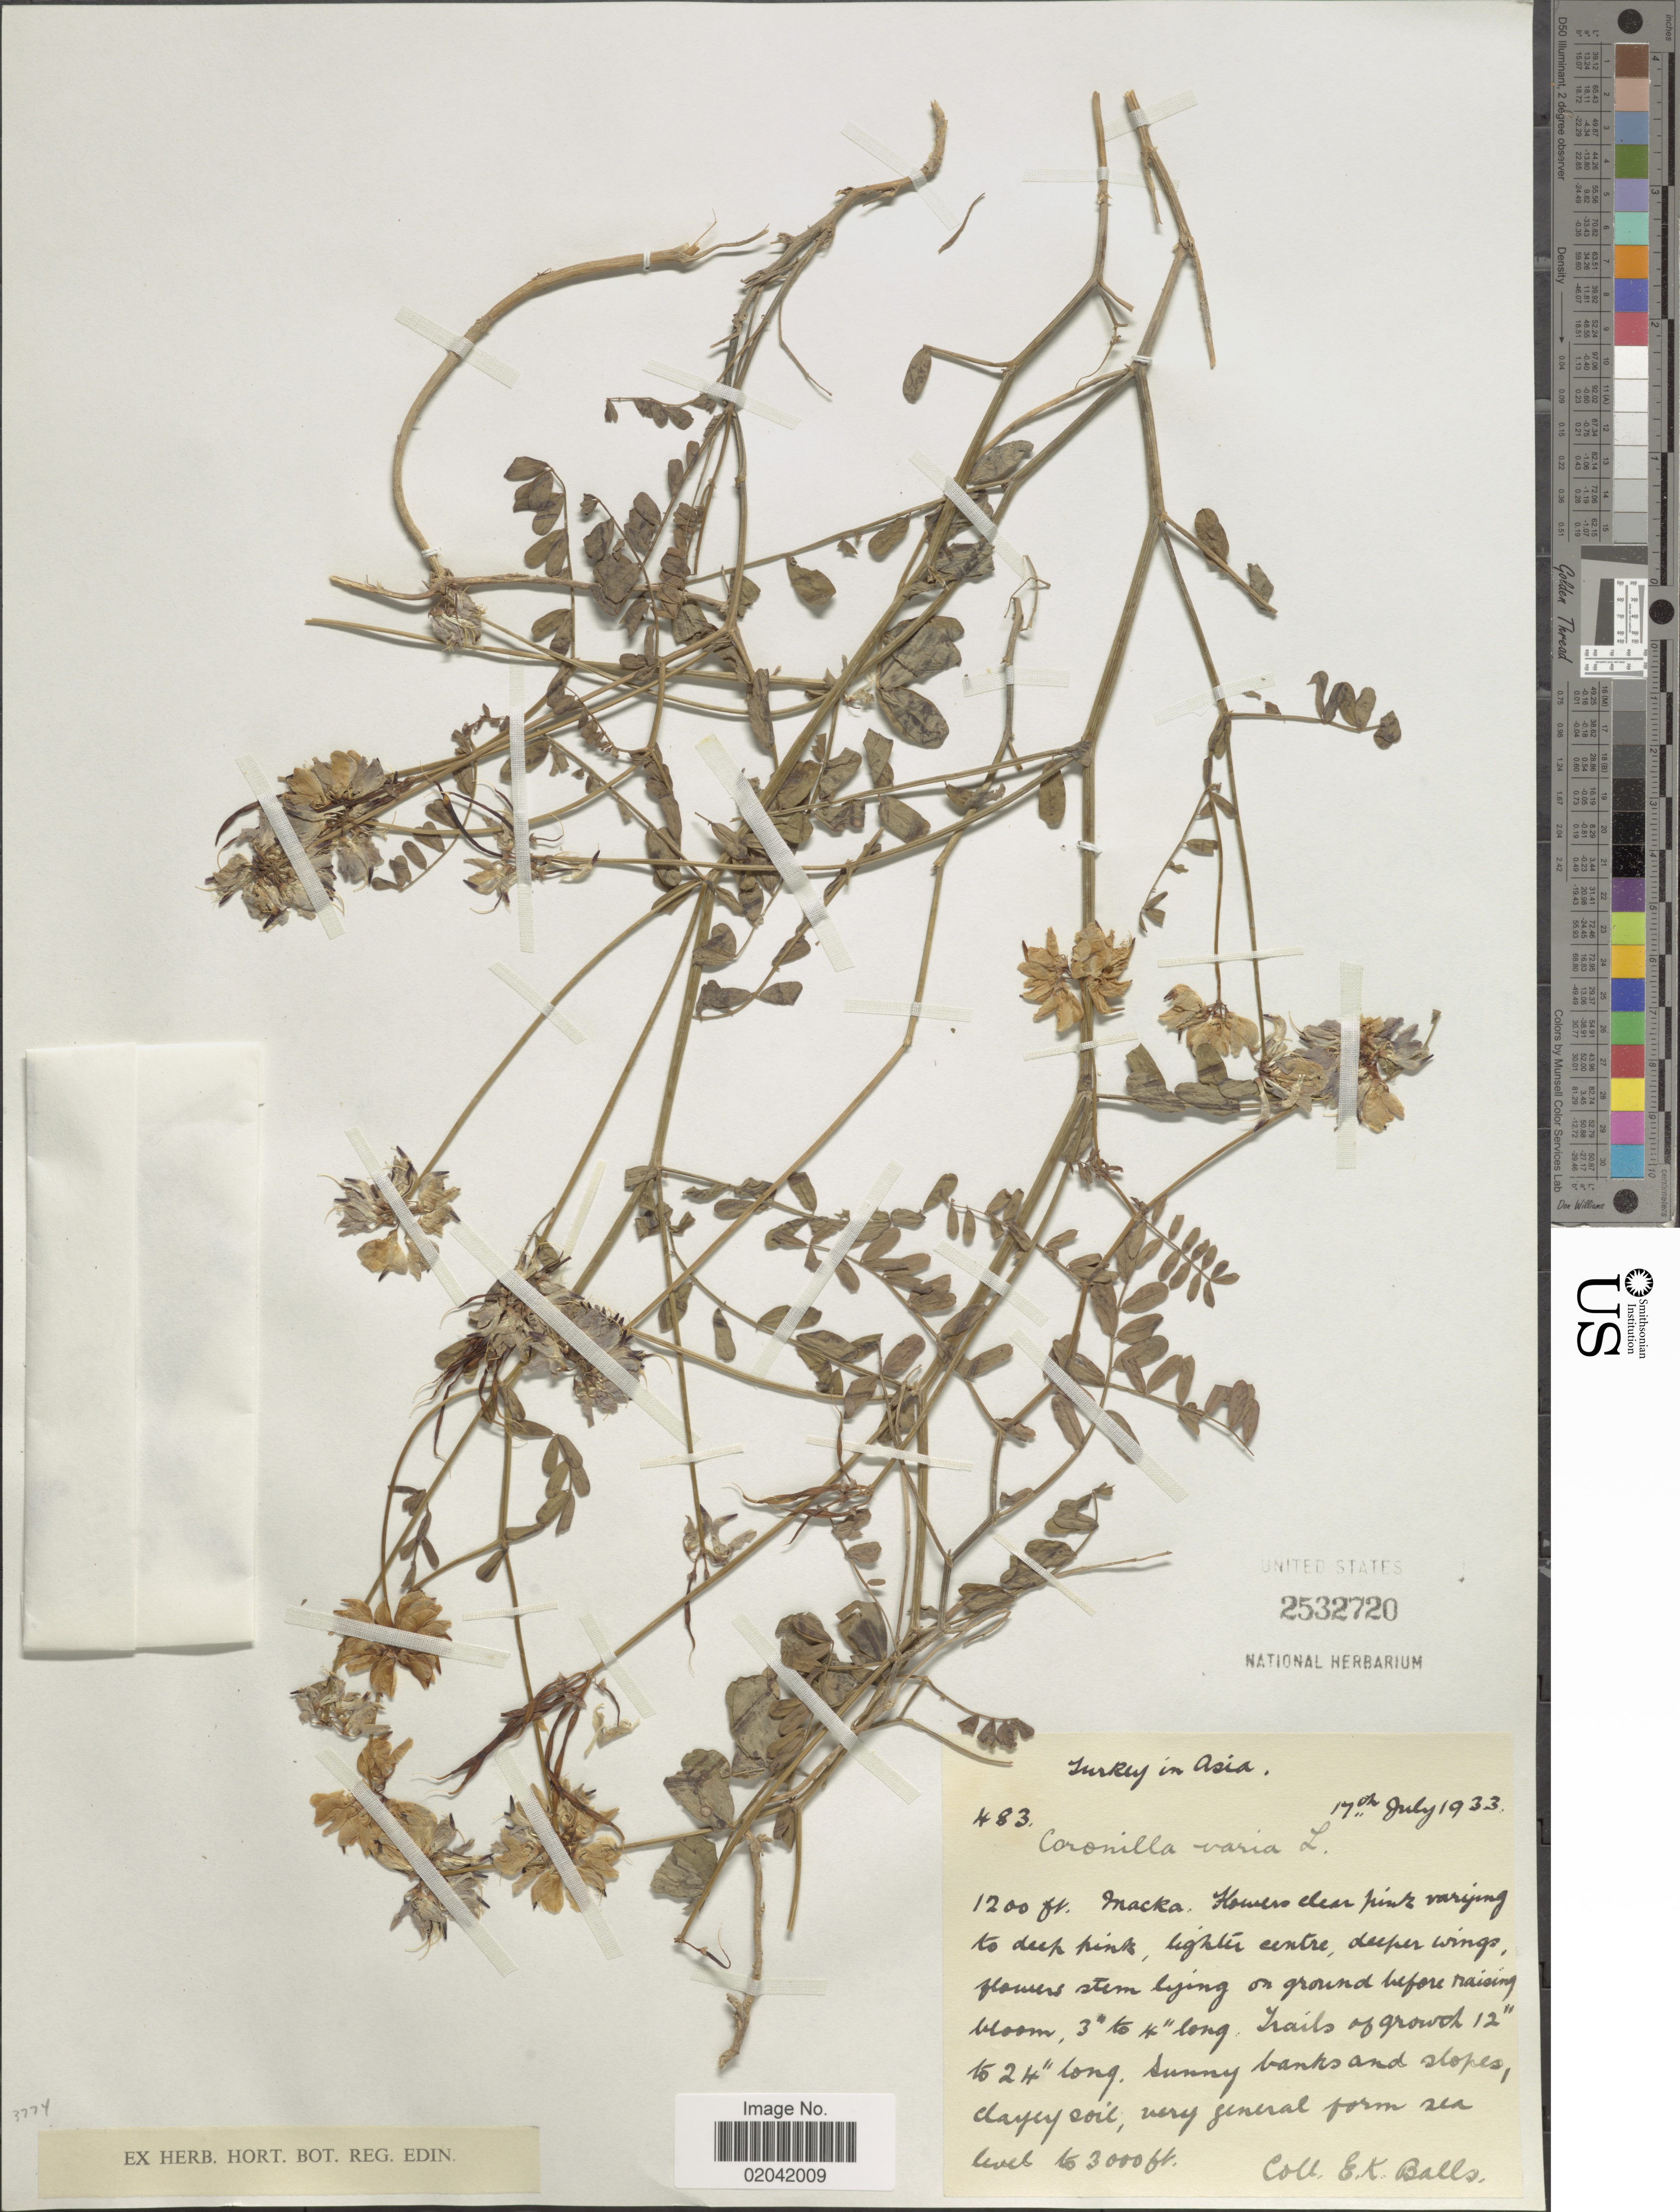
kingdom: Plantae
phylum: Tracheophyta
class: Magnoliopsida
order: Fabales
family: Fabaceae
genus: Coronilla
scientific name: Coronilla varia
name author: L.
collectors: E. K. Balls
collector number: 482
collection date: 1933-07-17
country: Turkey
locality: Asia; sunny banks and slopes, clayey soil, very general form sea level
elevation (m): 366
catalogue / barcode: US 2532720